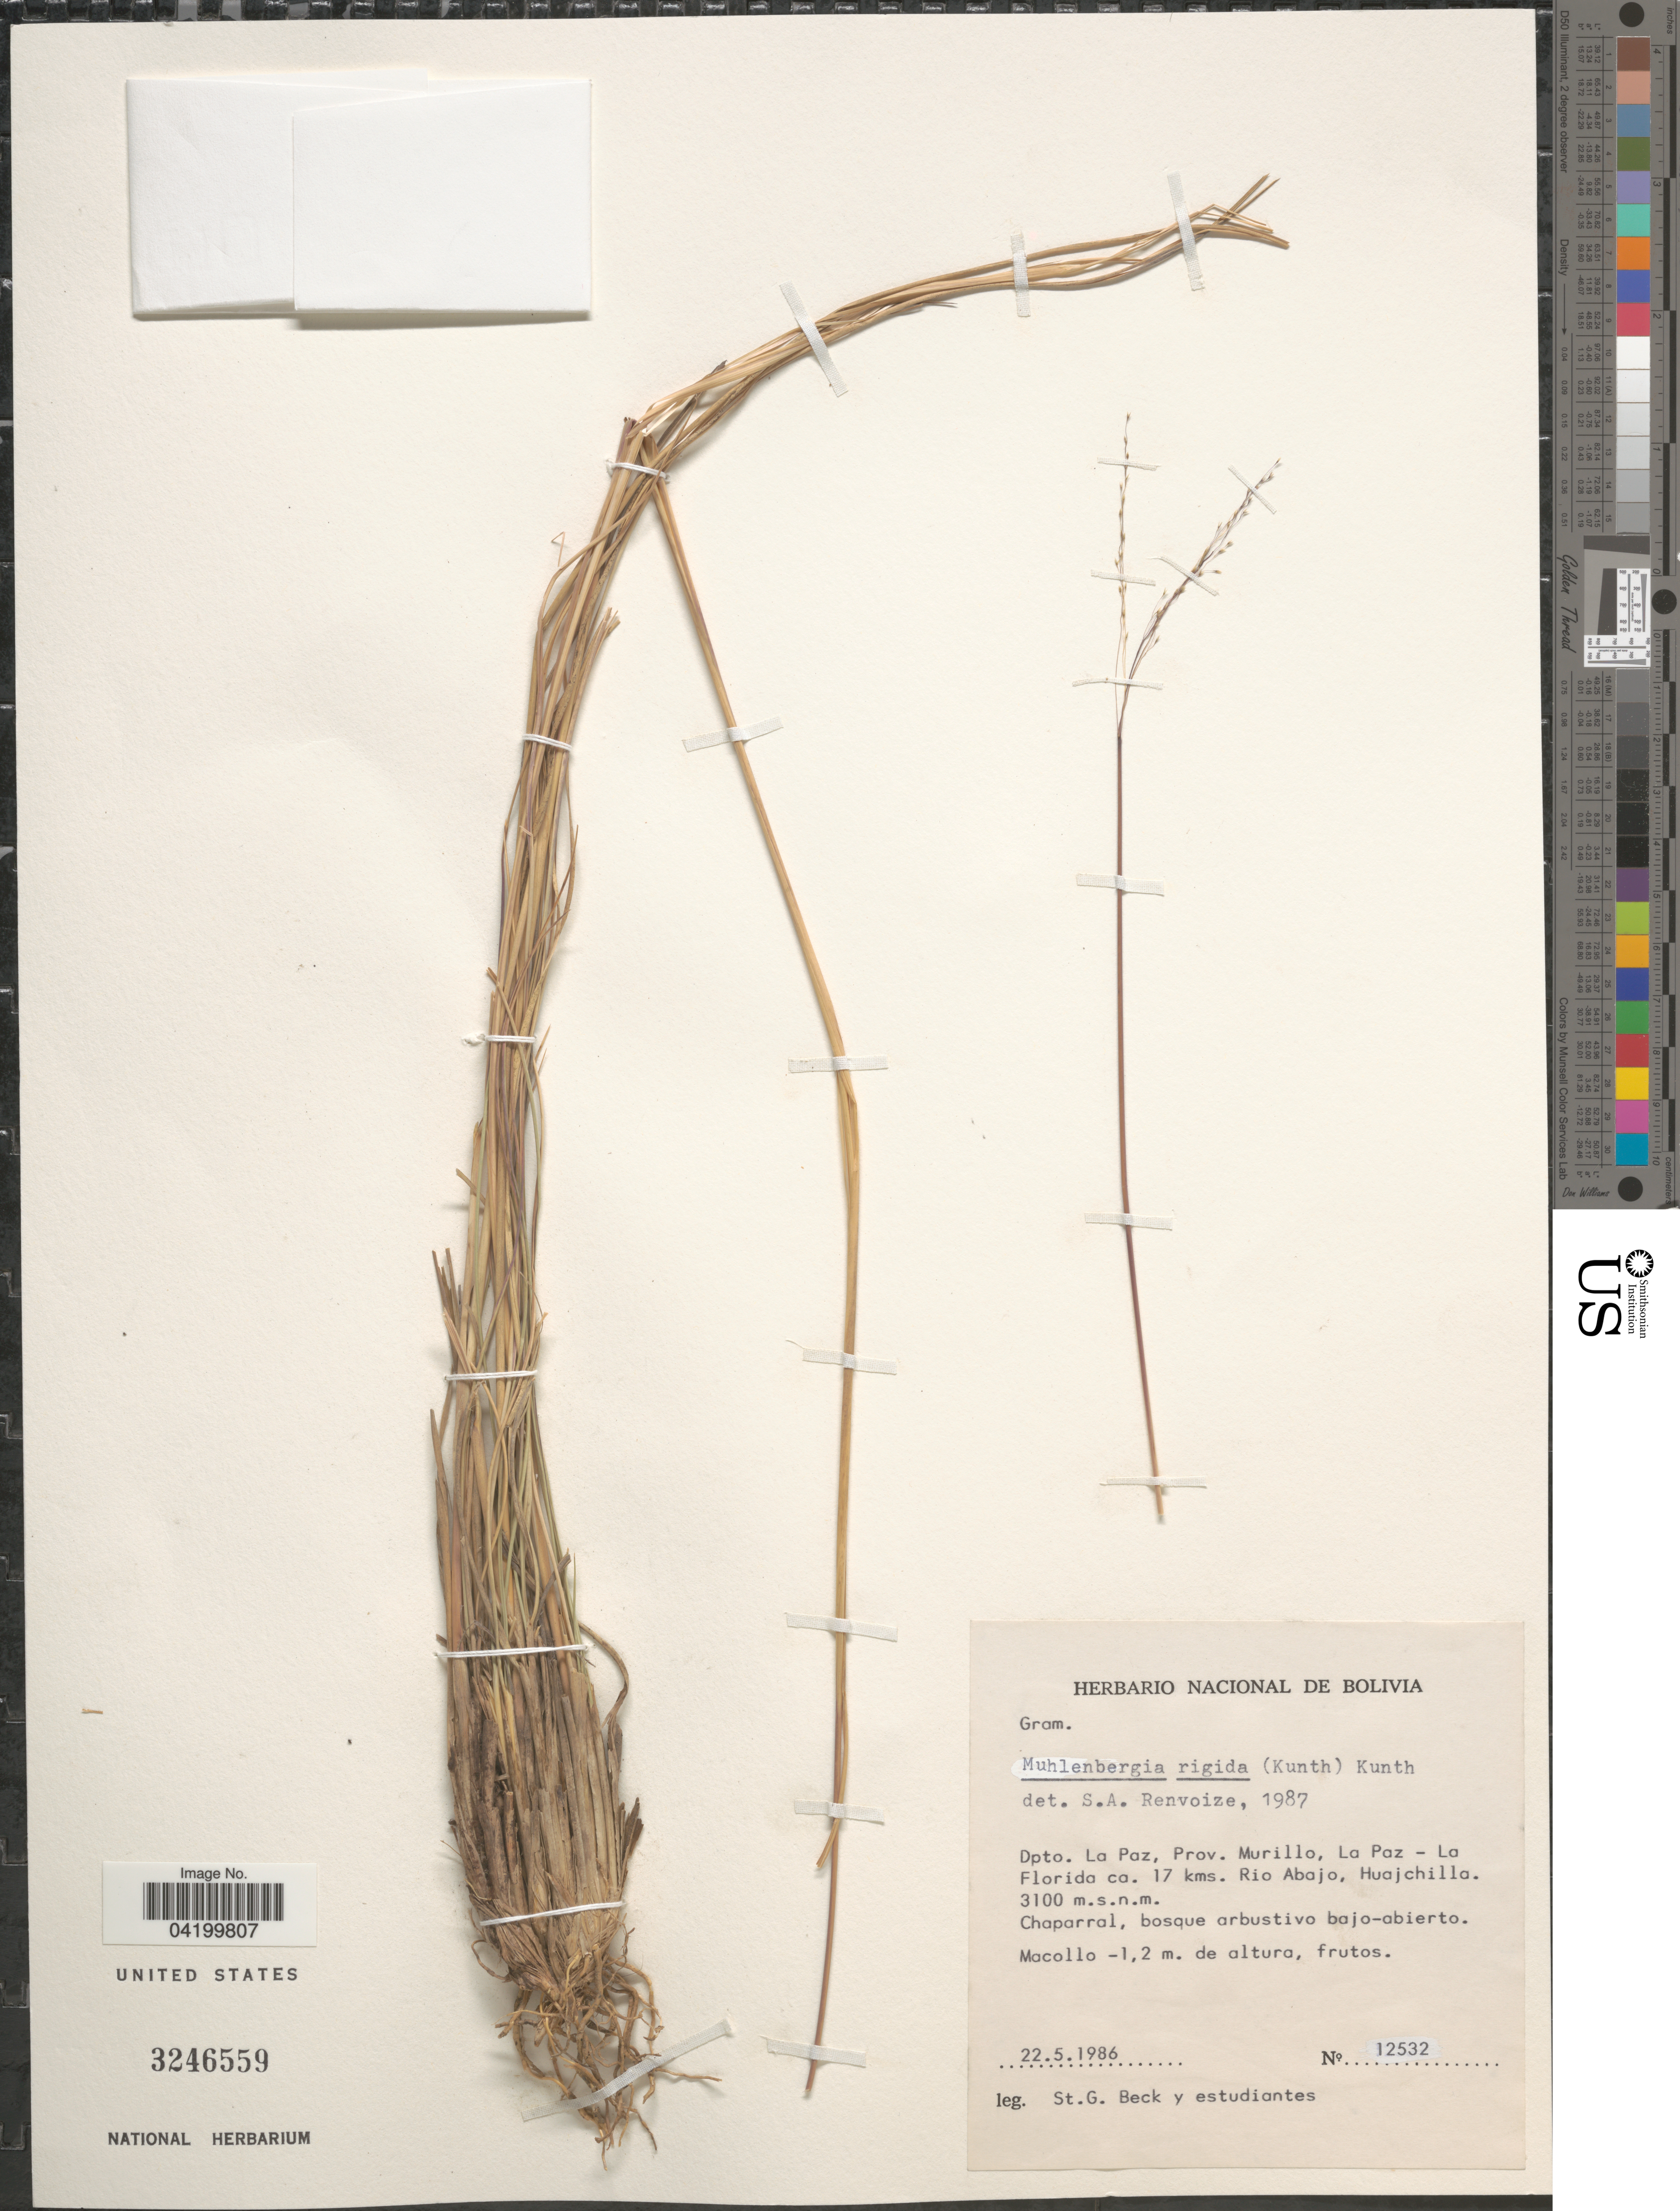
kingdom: Plantae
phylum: Tracheophyta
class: Liliopsida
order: Poales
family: Poaceae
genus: Muhlenbergia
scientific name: Muhlenbergia rigida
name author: (Kunth) Kunth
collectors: S. G. Beck & Estudiantes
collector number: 12532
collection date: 1986-05-22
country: Bolivia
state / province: La Paz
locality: Dpto. La Paz, Prov. Murillo, La Paz - La Florida ca. 17 kms. Rio Abajo, Huajchilla.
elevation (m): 3100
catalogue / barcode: US 3246559